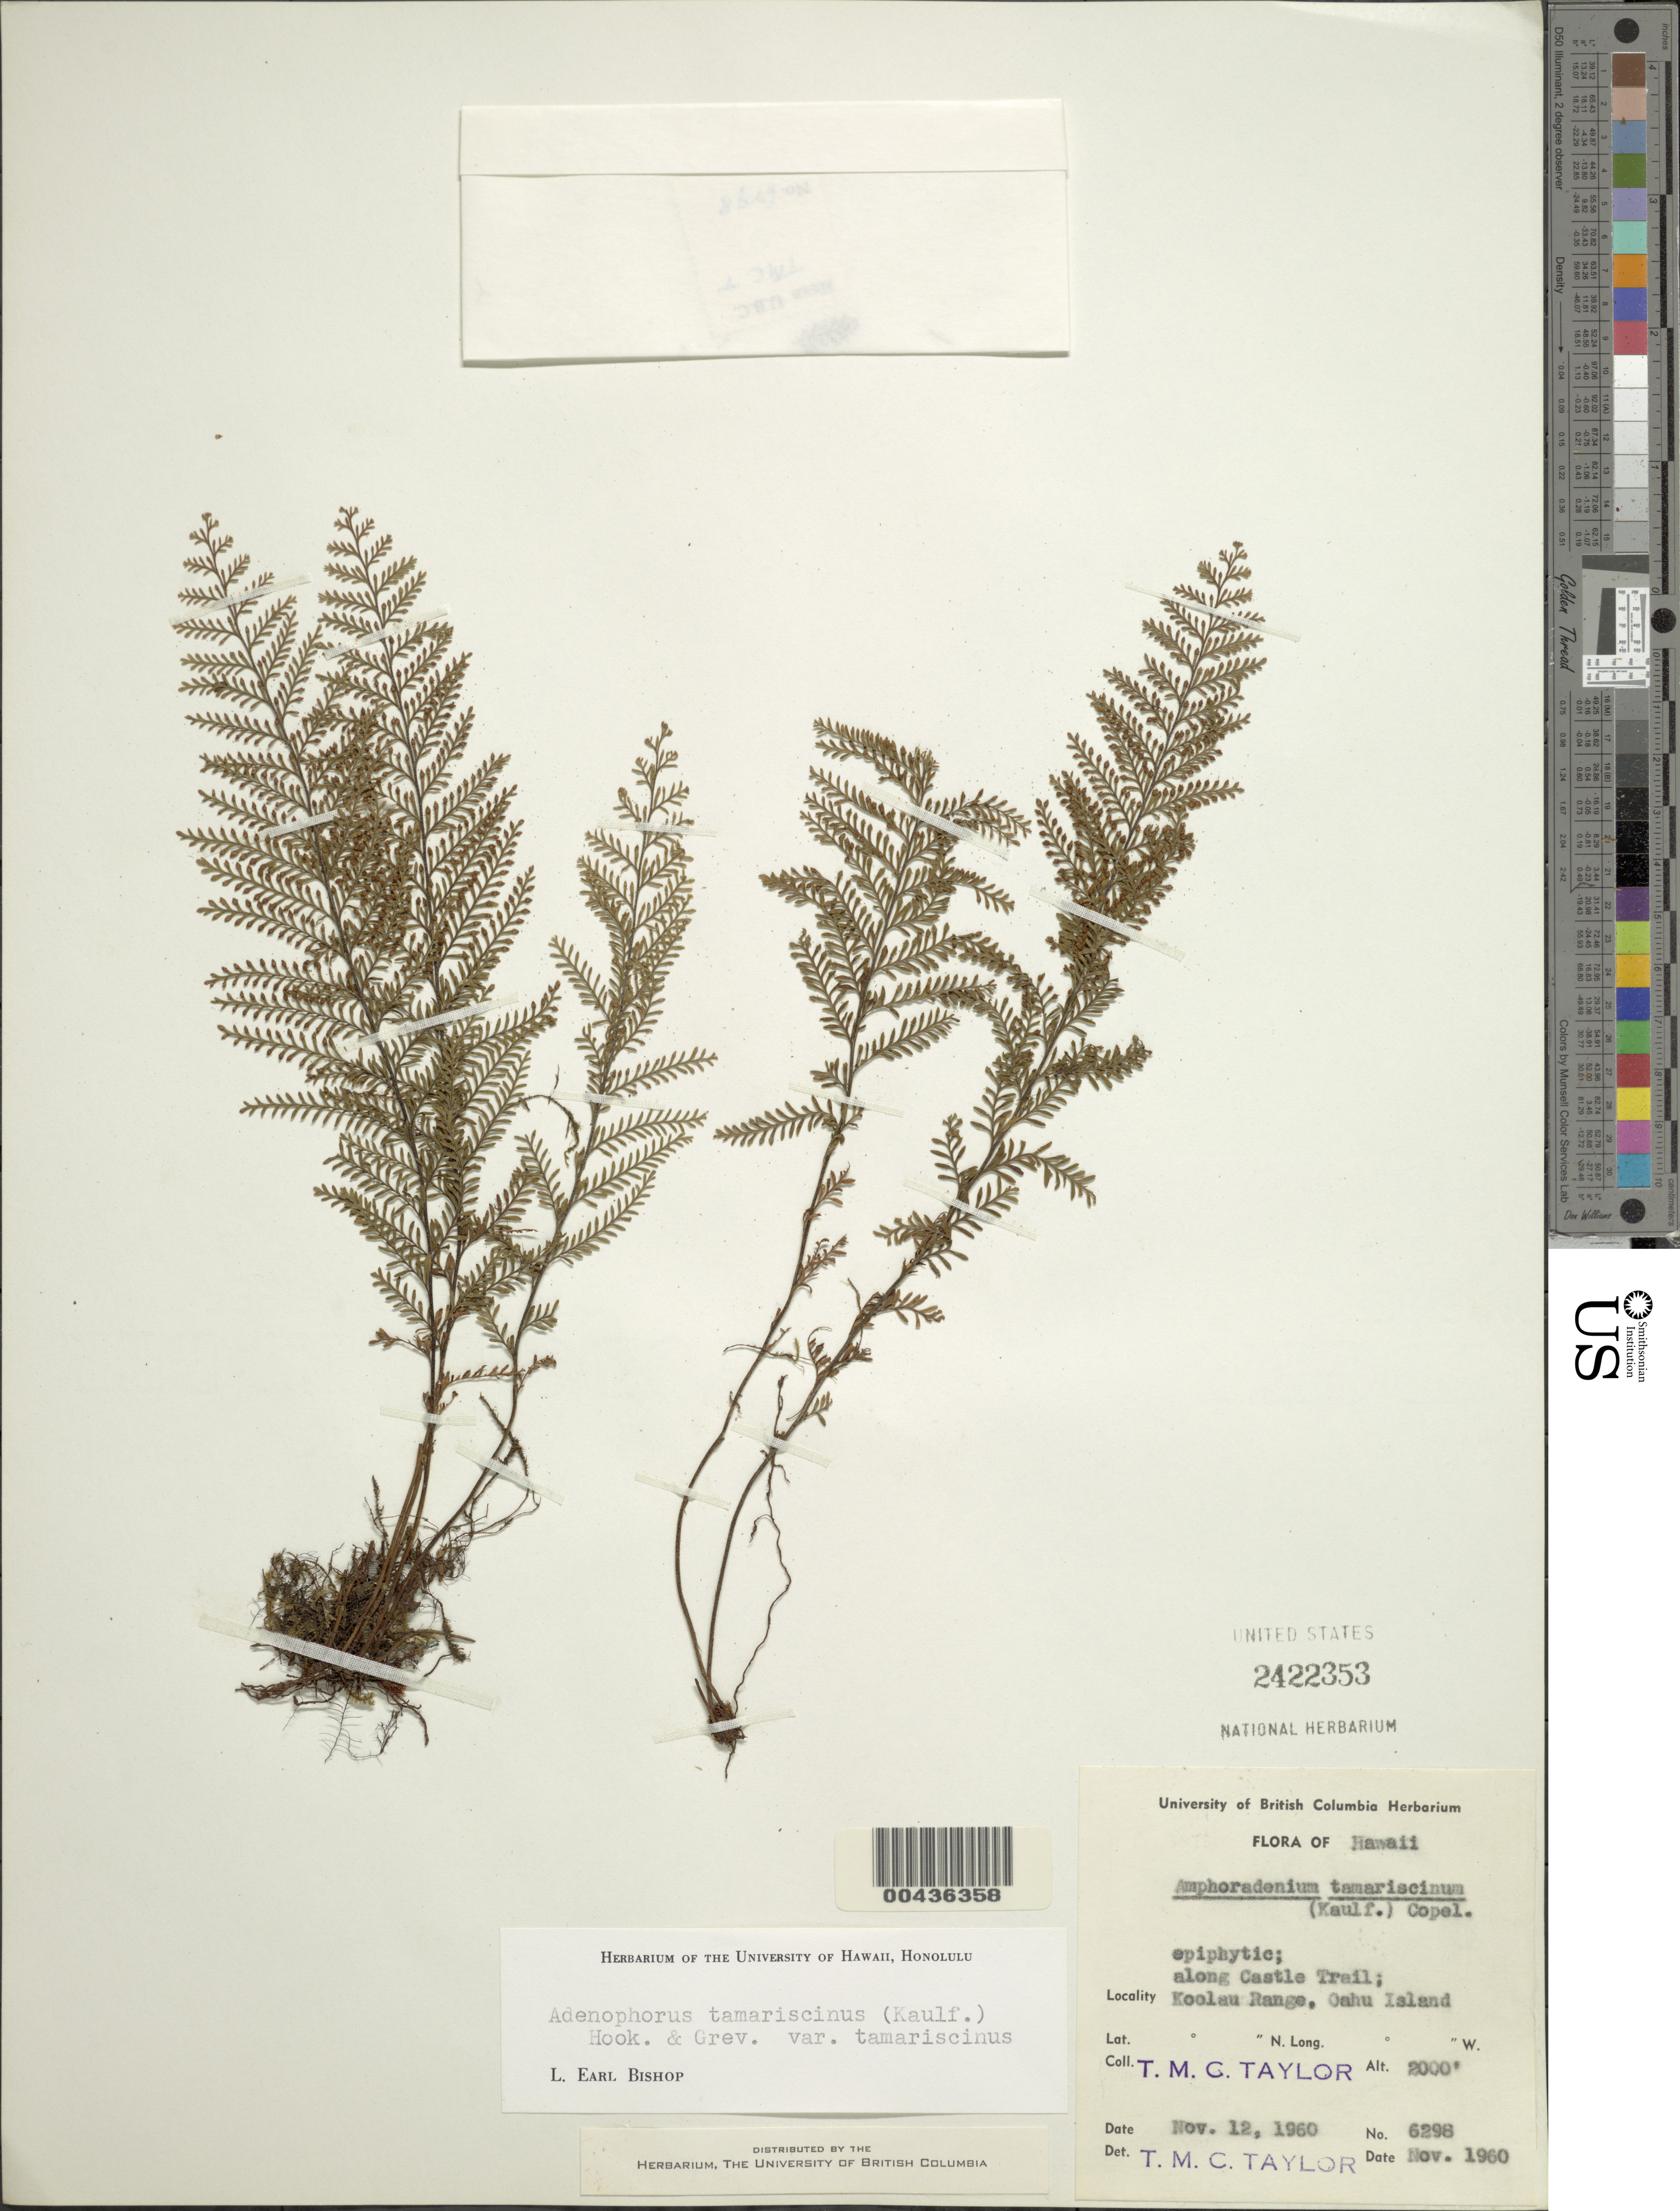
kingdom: Plantae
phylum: Tracheophyta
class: Polypodiopsida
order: Polypodiales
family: Polypodiaceae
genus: Adenophorus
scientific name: Adenophorus tamariscinus var. tamariscinus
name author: Hook. & Grev.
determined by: Bishop, L. E.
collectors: T. M. C. Taylor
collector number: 5298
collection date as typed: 12 Nov 1960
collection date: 1960-11-12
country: United States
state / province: Hawaii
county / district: Honolulu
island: Oahu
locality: Koolau Range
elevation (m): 610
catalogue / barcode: US 2422353